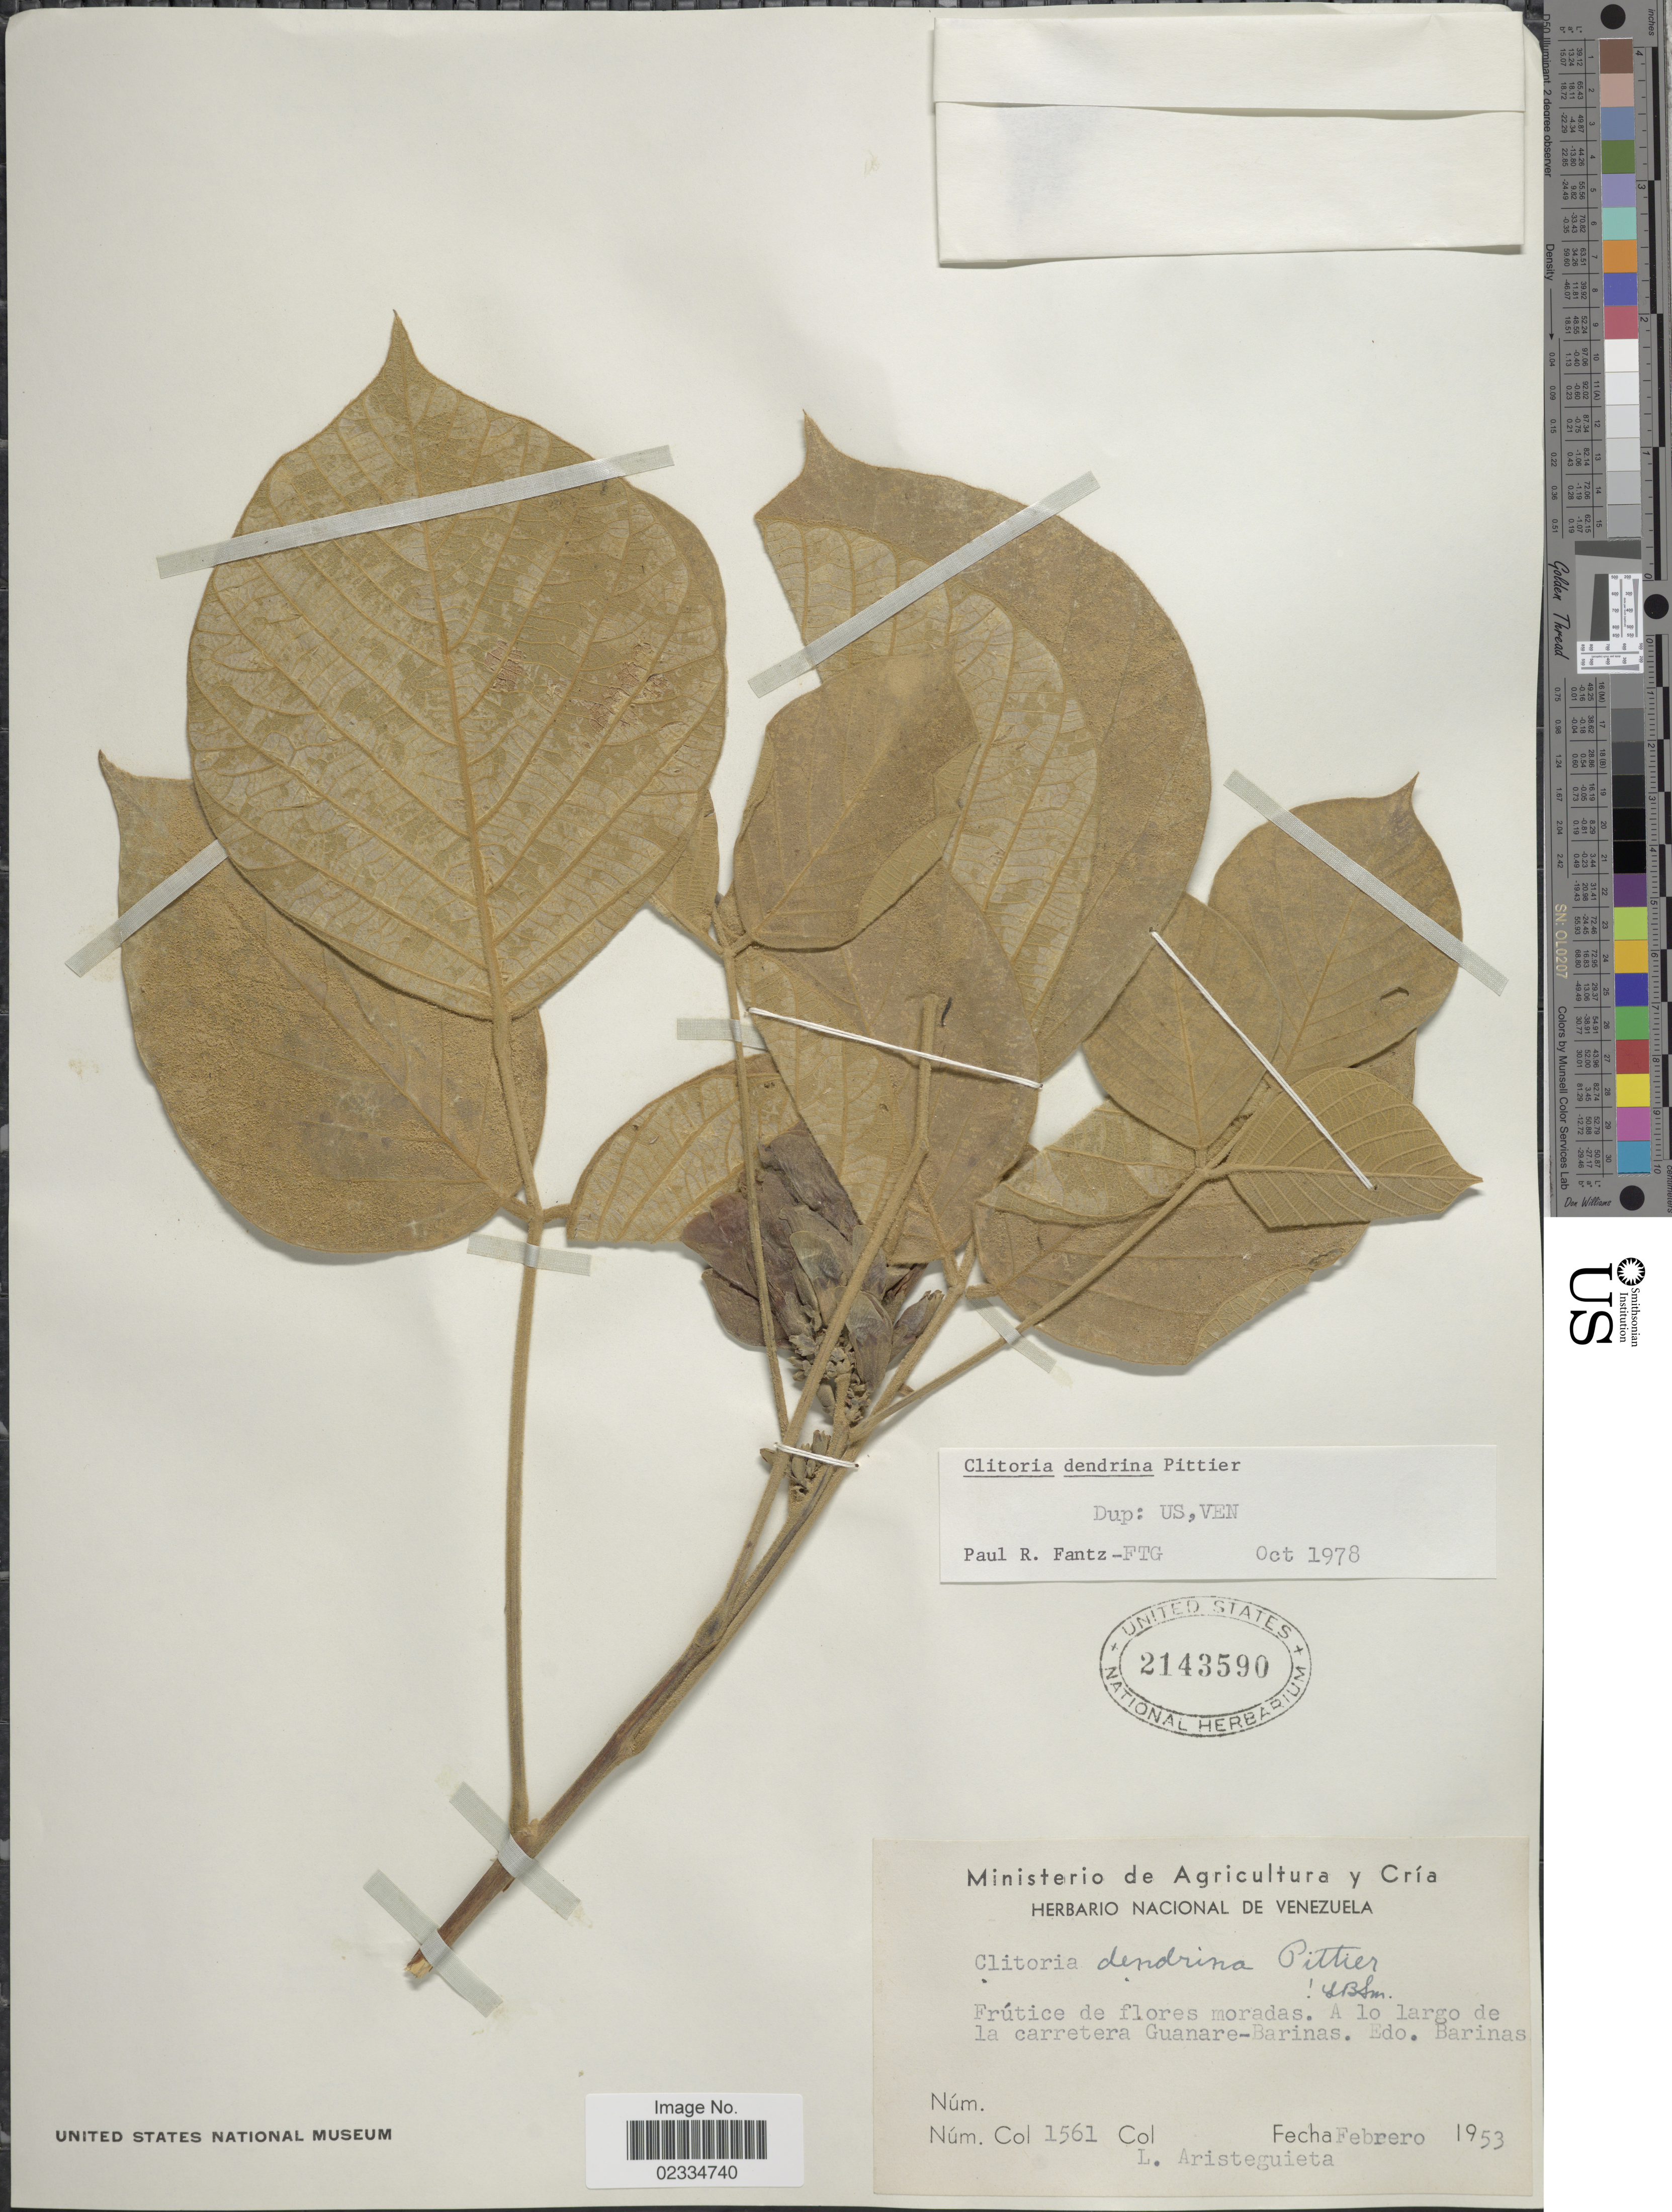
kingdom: Plantae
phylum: Tracheophyta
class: Magnoliopsida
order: Fabales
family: Fabaceae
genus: Clitoria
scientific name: Clitoria dendrina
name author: Pittier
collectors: L. Aristeguieta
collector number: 1561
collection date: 1953-02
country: Venezuela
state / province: Barinas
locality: Carretera Guanare-Barinas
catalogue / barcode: US 2143590